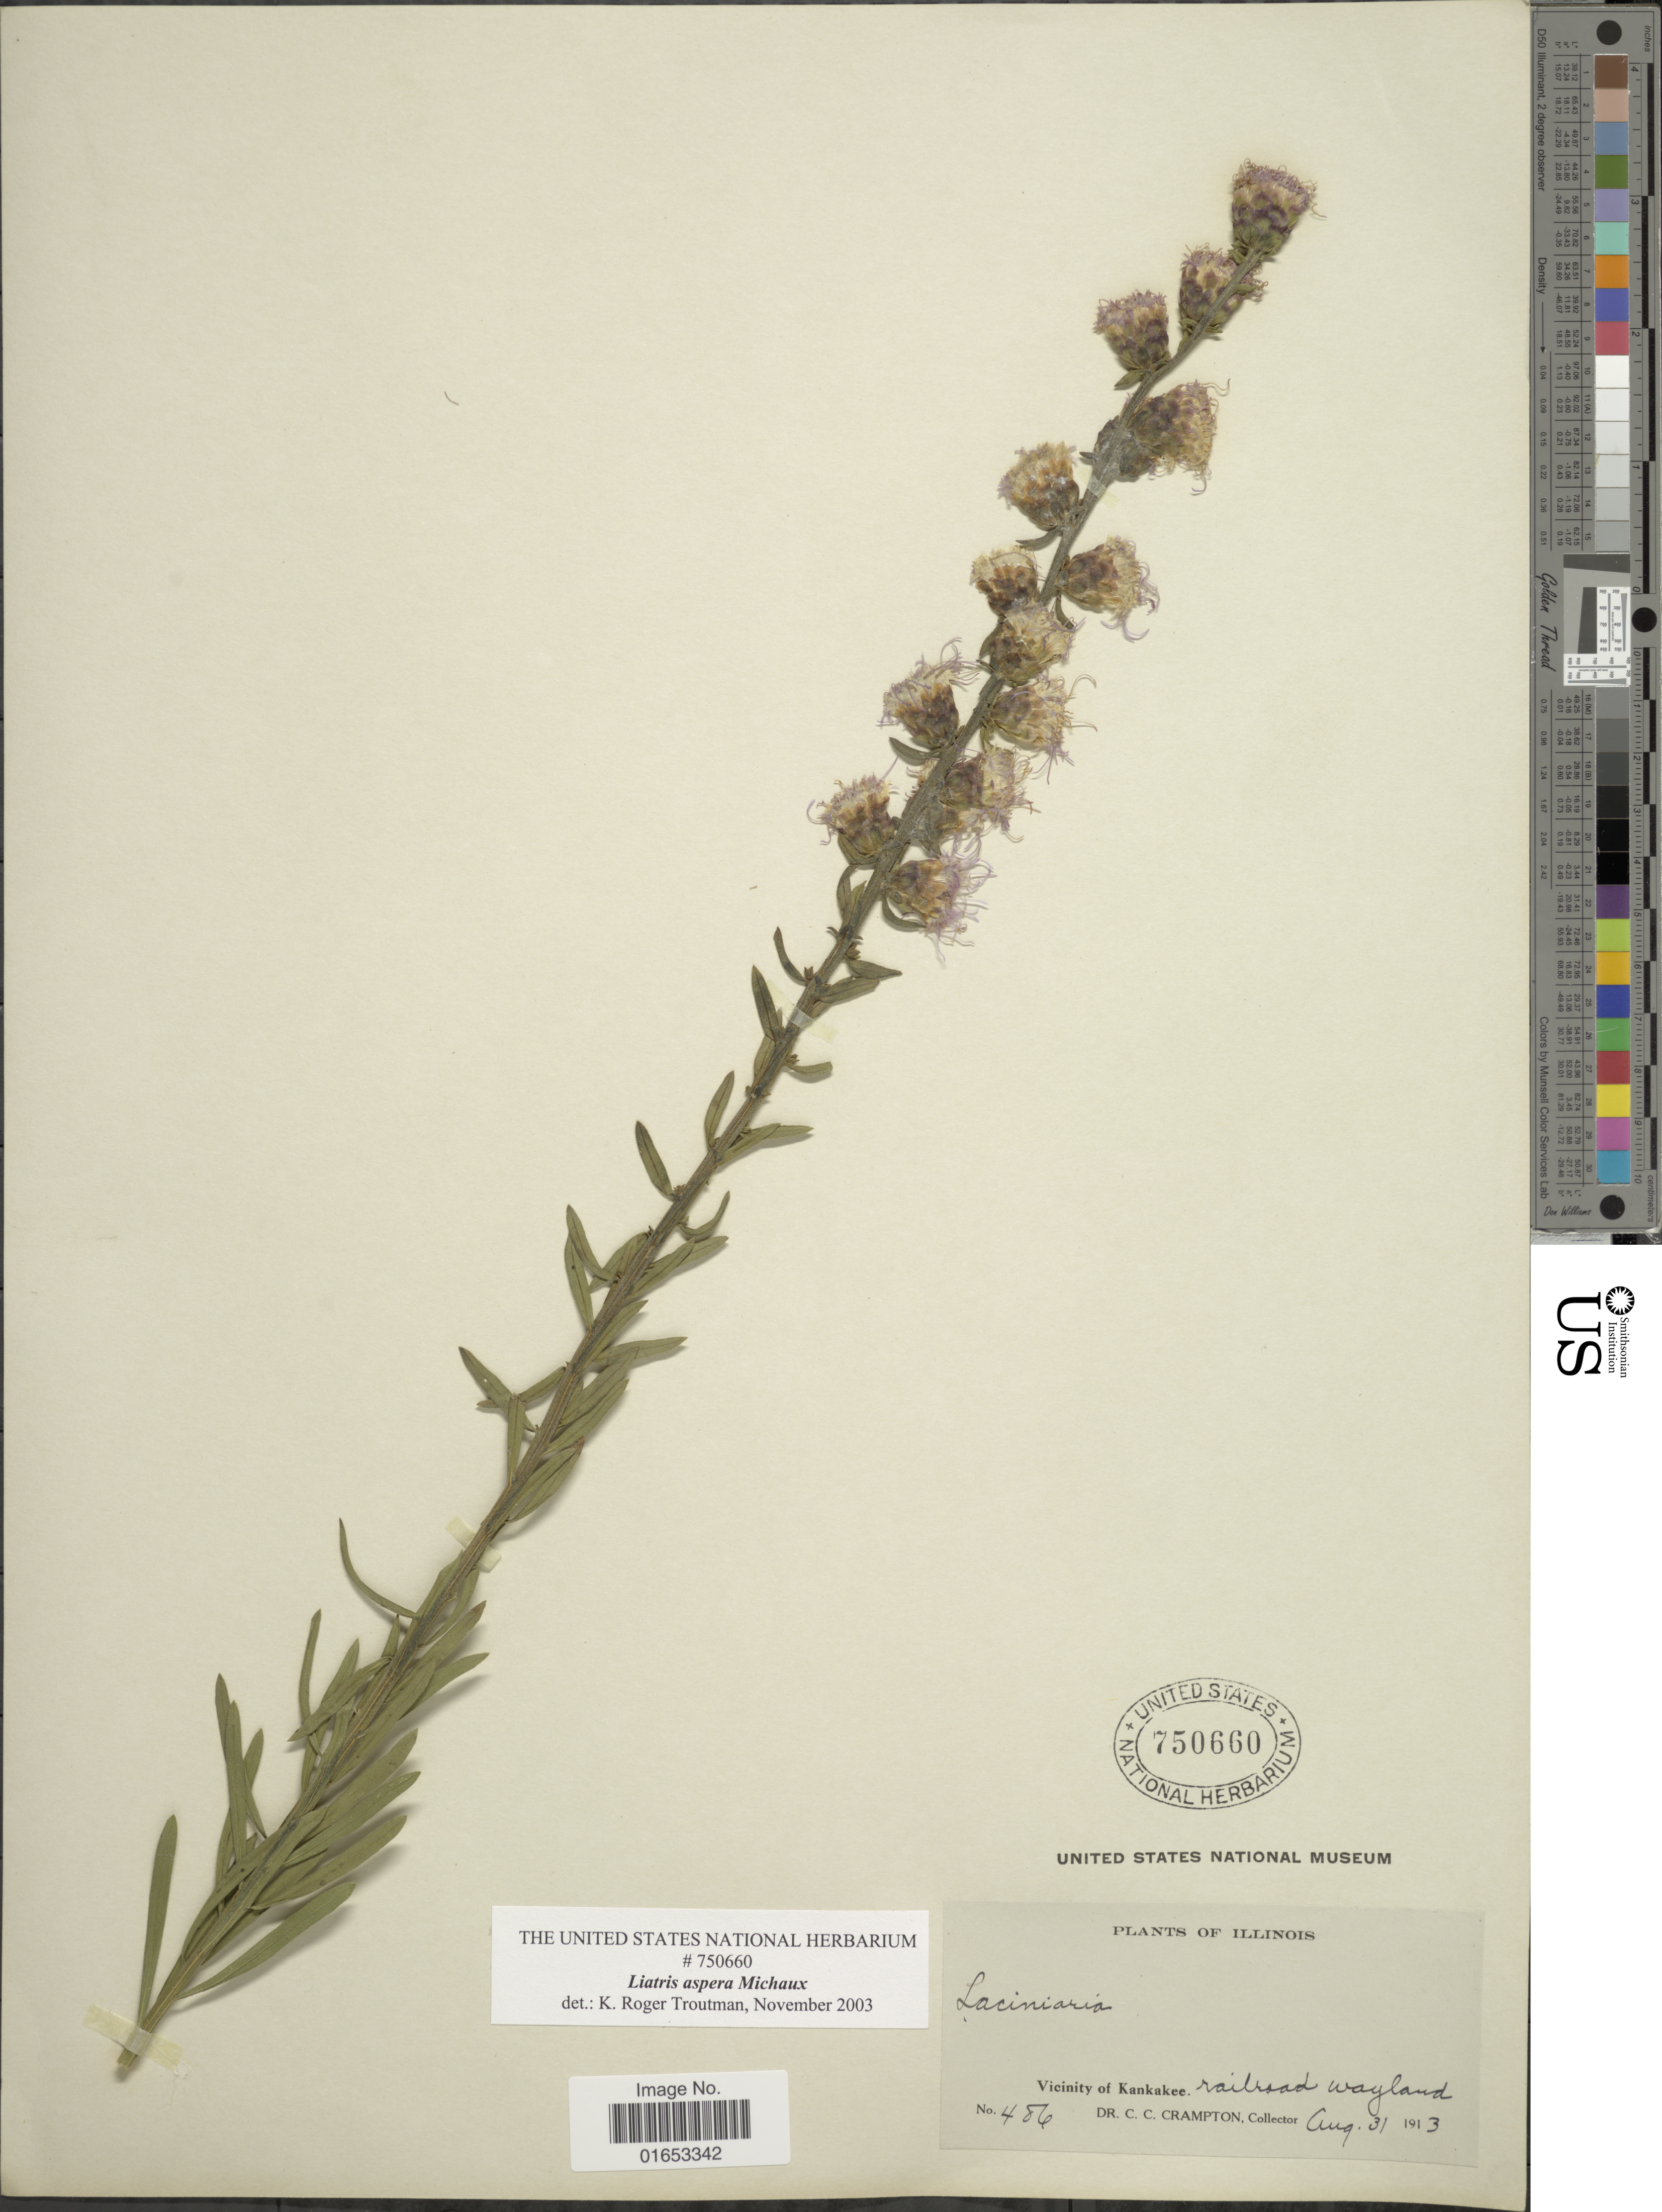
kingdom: Plantae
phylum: Tracheophyta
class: Magnoliopsida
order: Asterales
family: Asteraceae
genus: Liatris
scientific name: Liatris aspera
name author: Michx.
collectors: C. Crampton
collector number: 486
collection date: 1913-08-31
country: United States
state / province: Illinois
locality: Vicinity of Kankakee, railroad Wayland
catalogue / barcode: US 750660